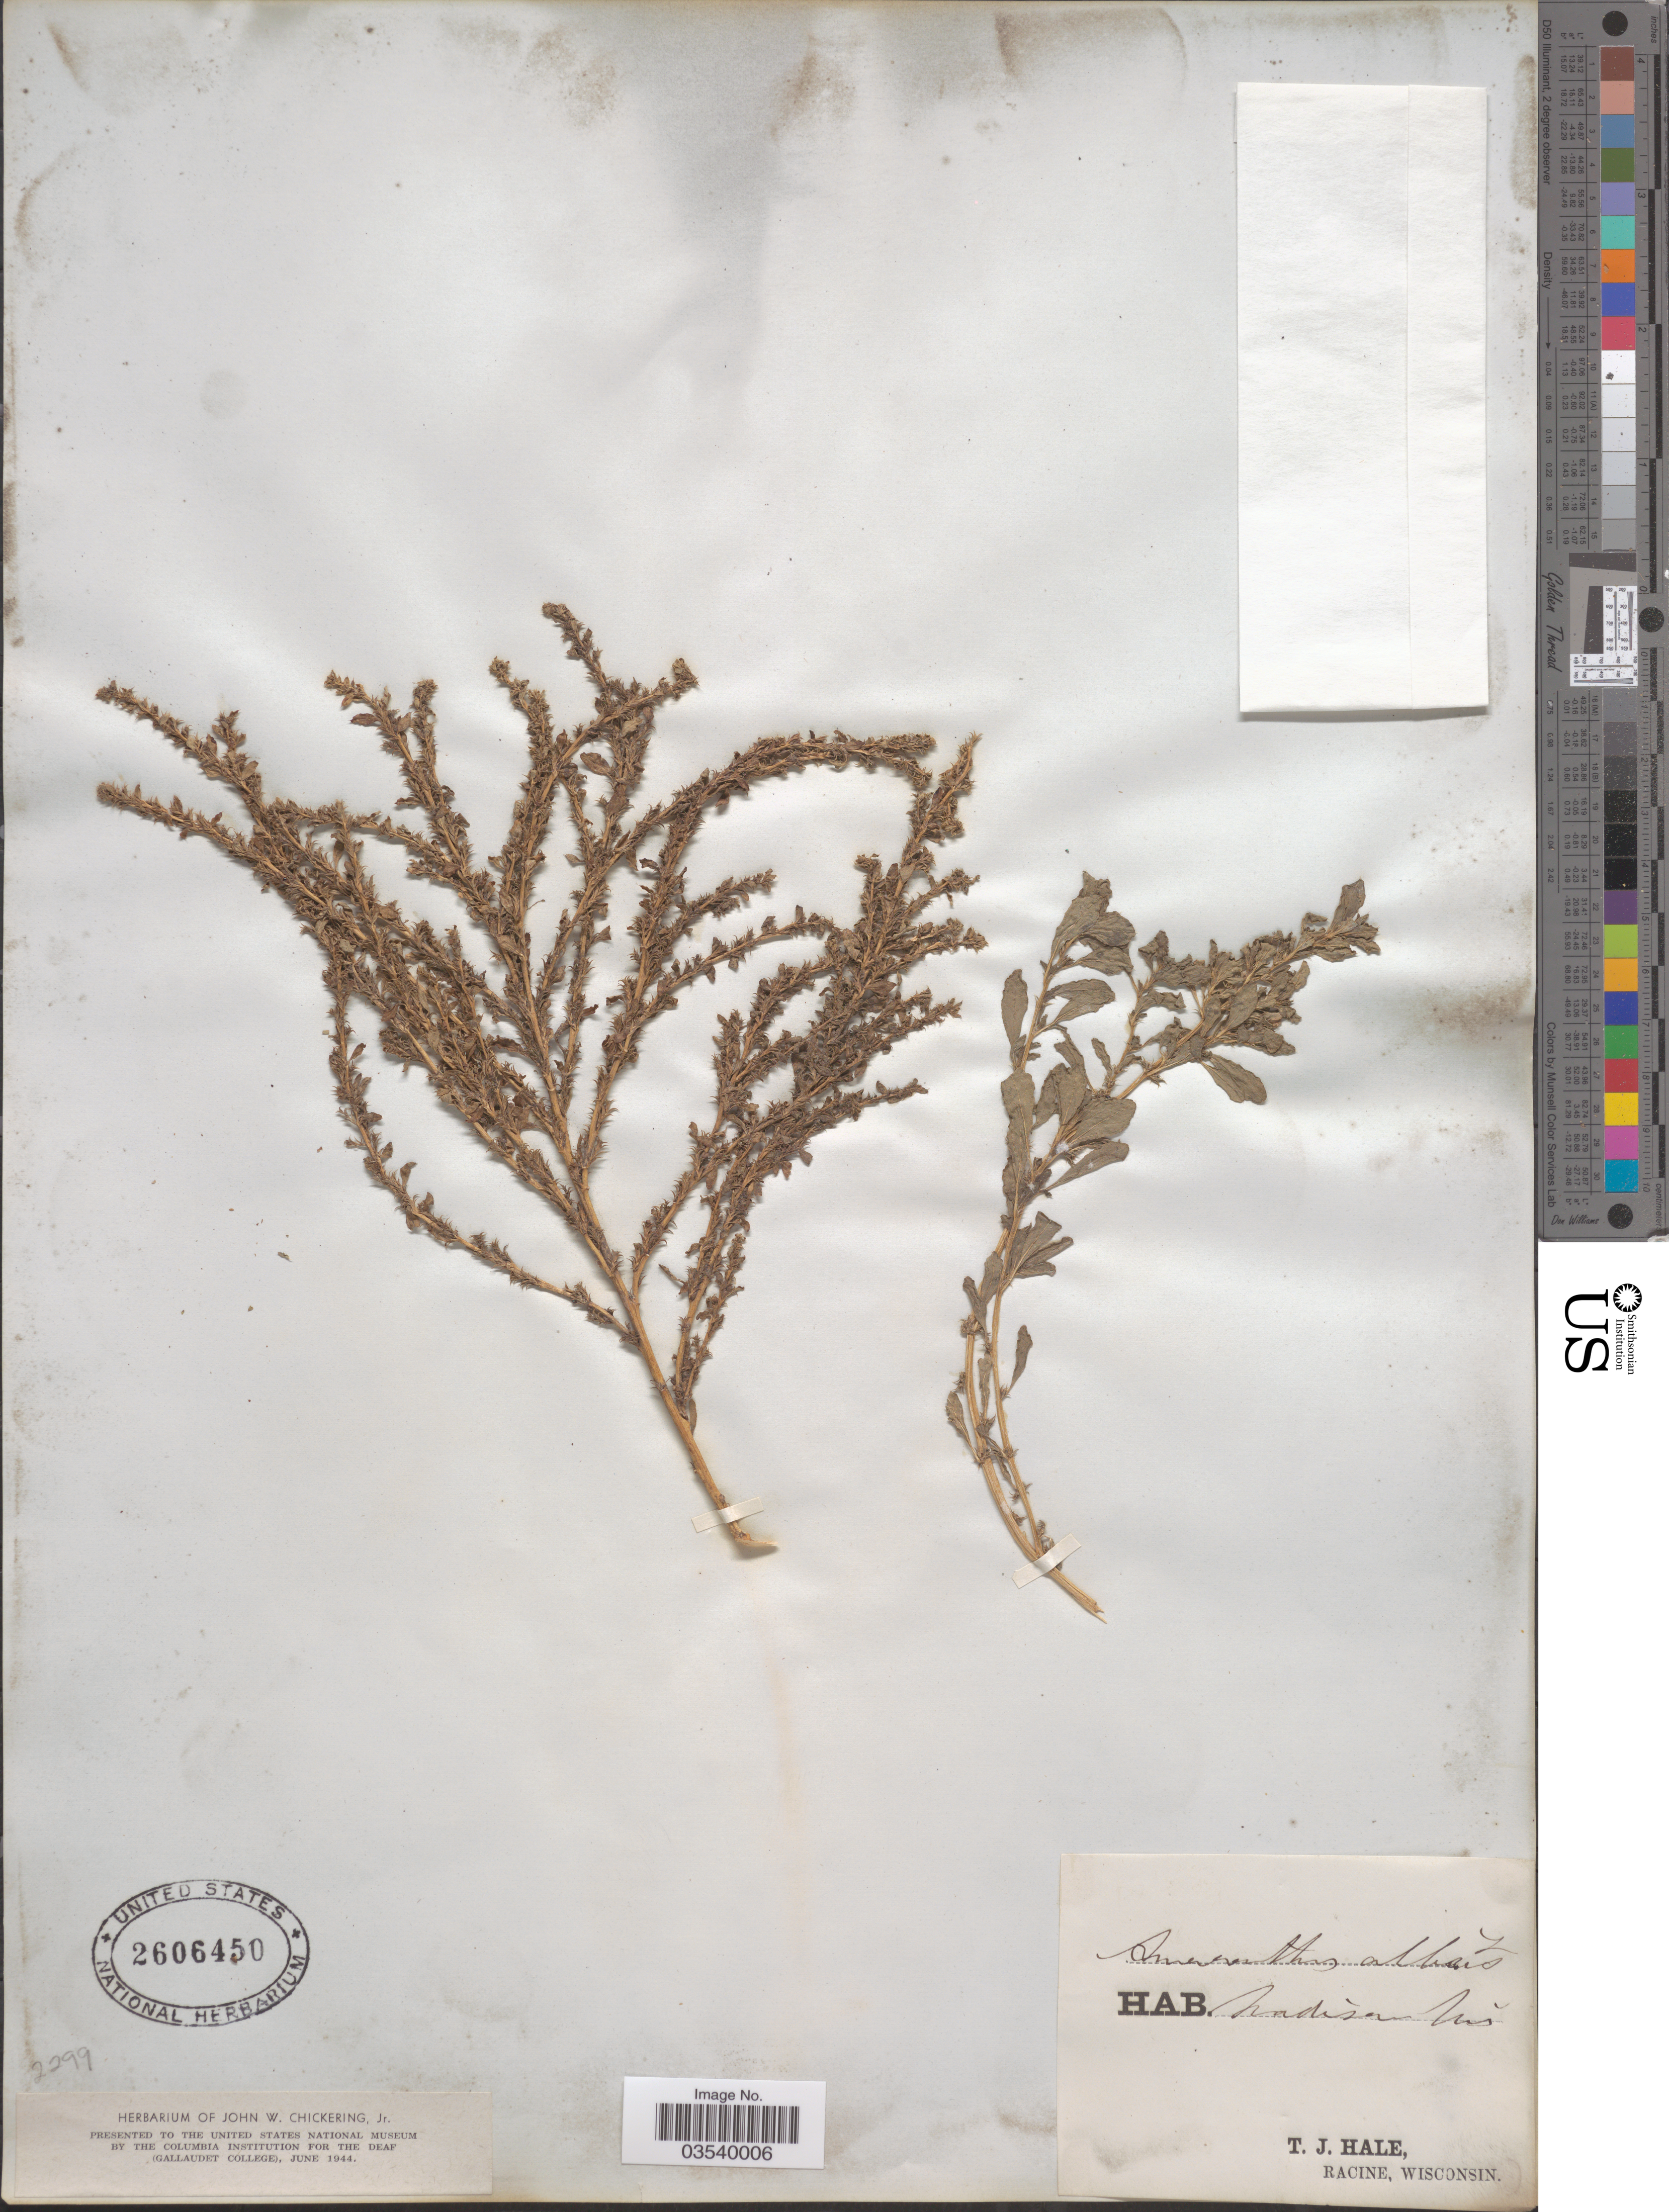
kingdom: Plantae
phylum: Tracheophyta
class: Magnoliopsida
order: Caryophyllales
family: Amaranthaceae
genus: Amaranthus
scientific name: Amaranthus albus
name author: L.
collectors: T. Hale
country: United States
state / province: Wisconsin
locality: Madison.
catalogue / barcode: US 2606450